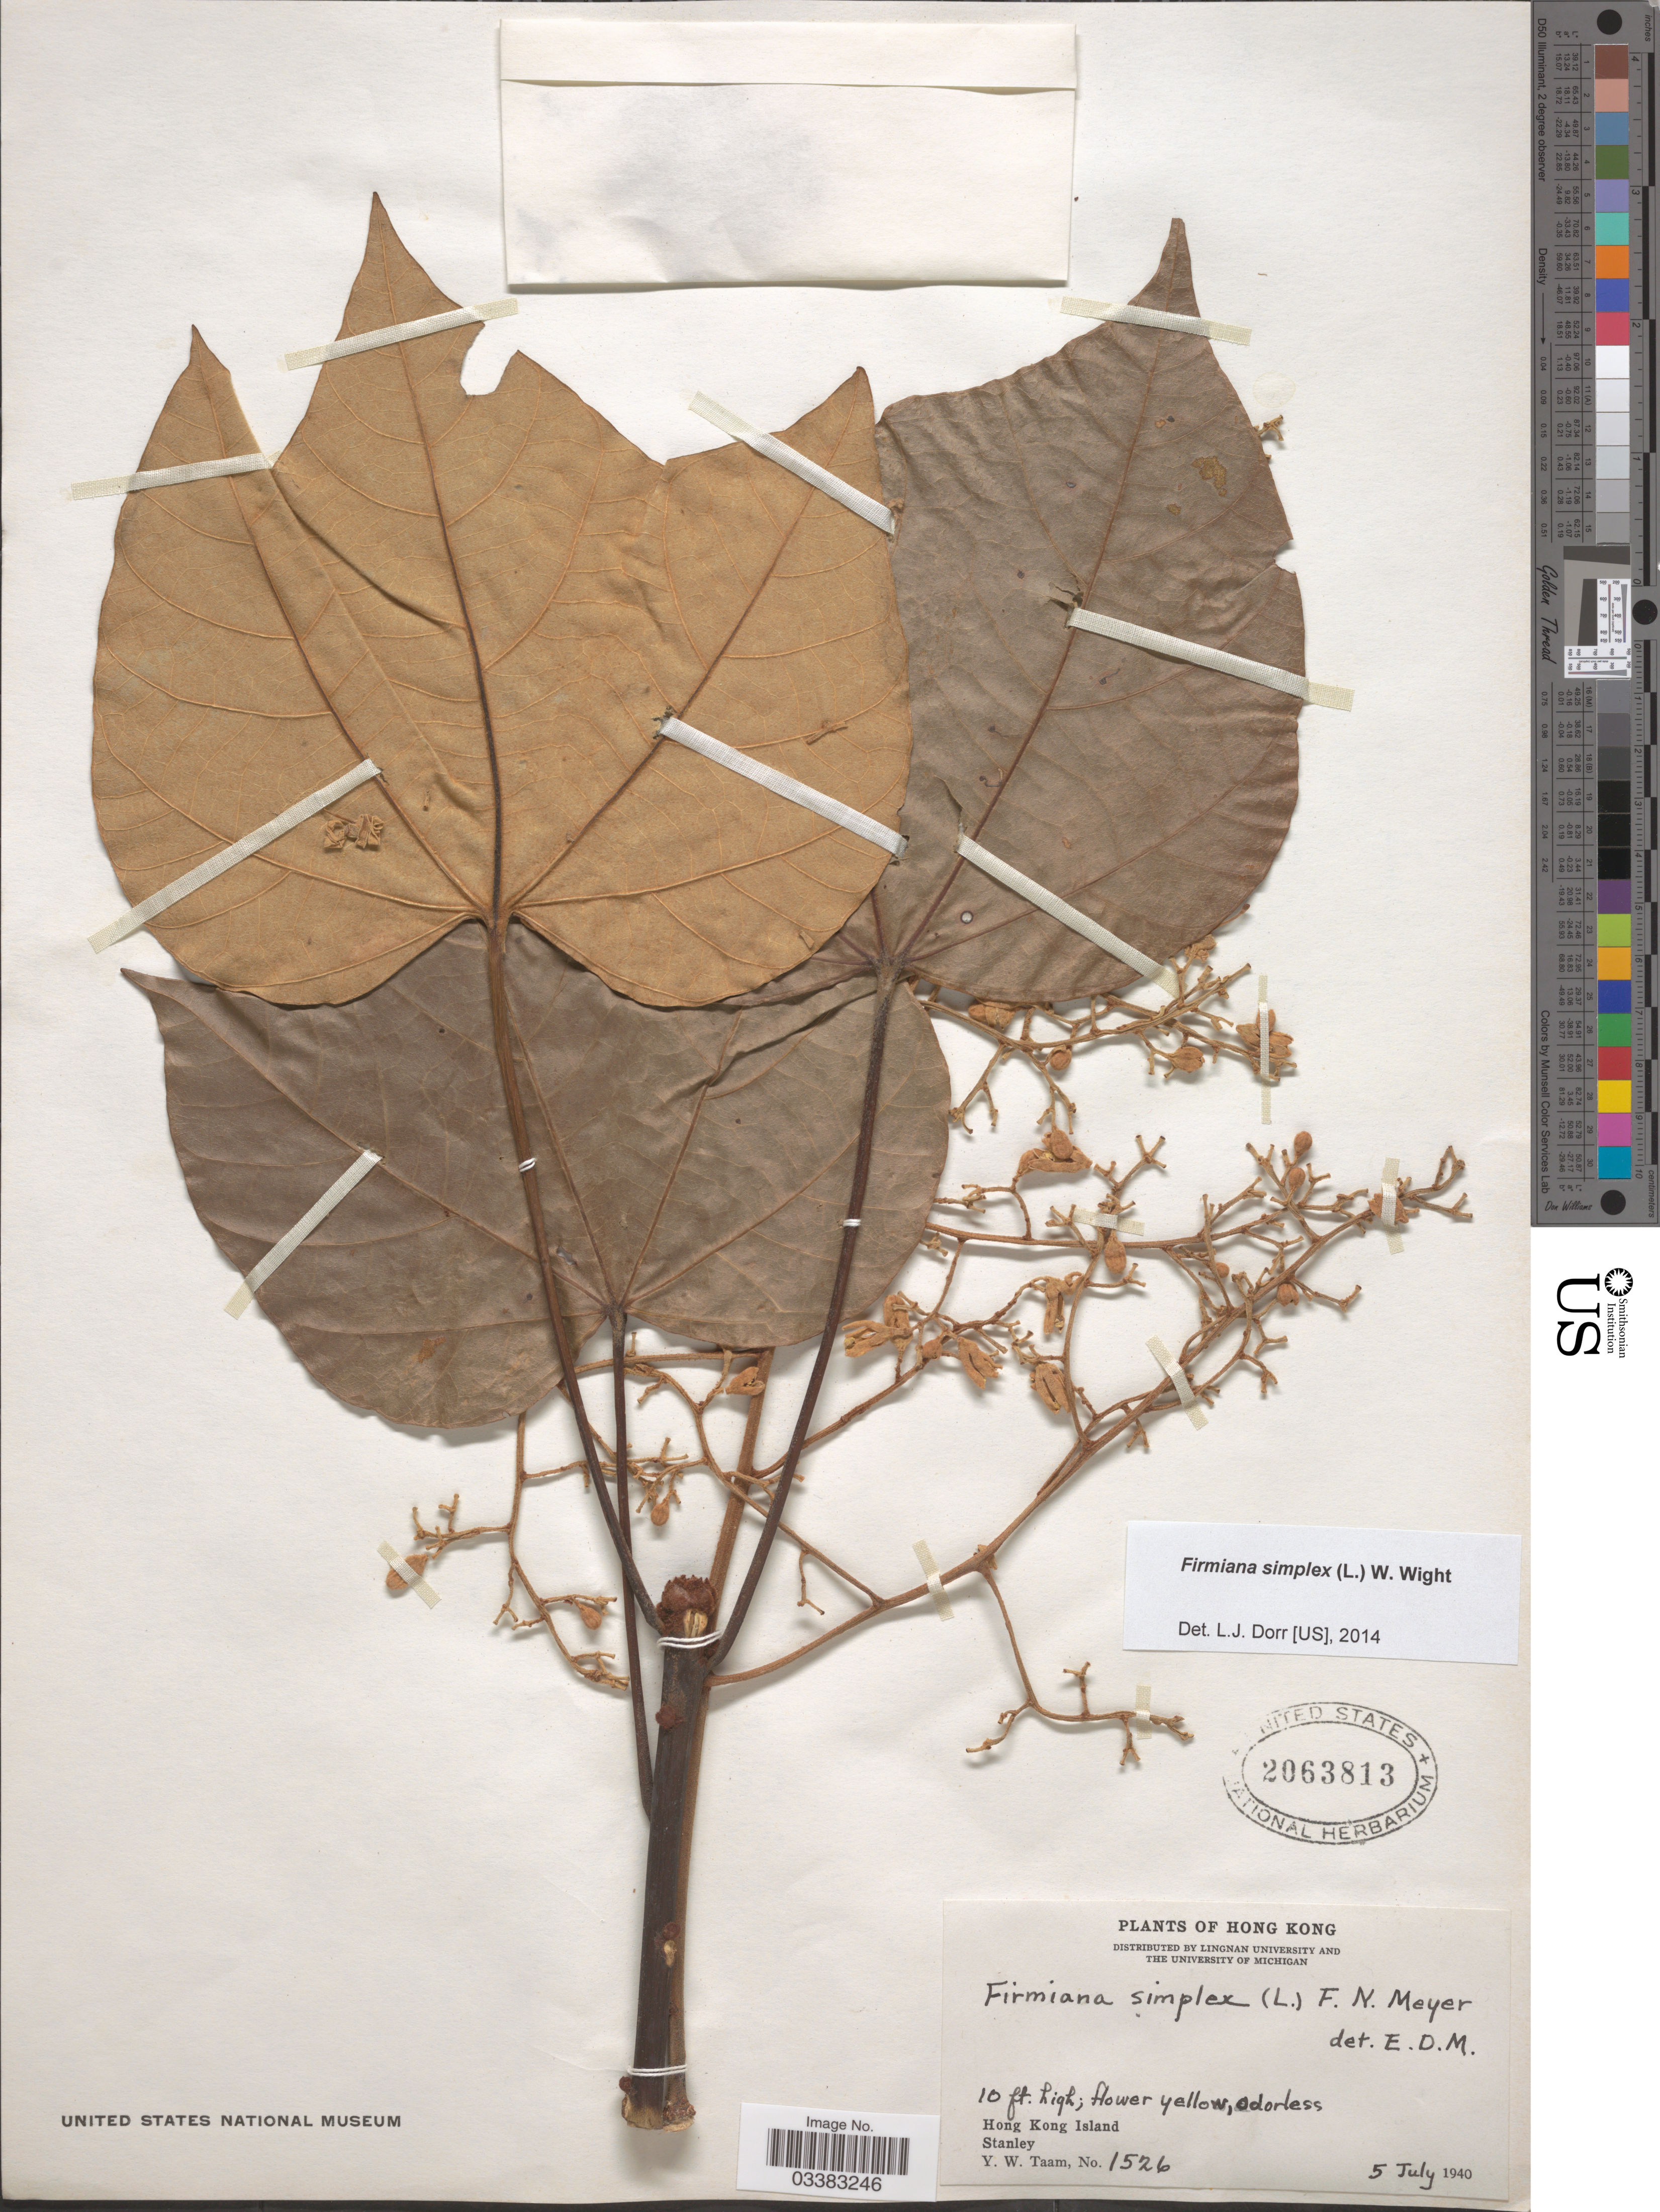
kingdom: Plantae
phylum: Tracheophyta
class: Magnoliopsida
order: Malvales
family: Malvaceae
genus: Firmiana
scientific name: Firmiana simplex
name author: (L.) W. Wight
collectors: Y. W. Taam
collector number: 1526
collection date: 1940-07-05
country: China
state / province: Hong Kong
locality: Hong Kong Island. Stanley.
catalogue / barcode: US 2063813